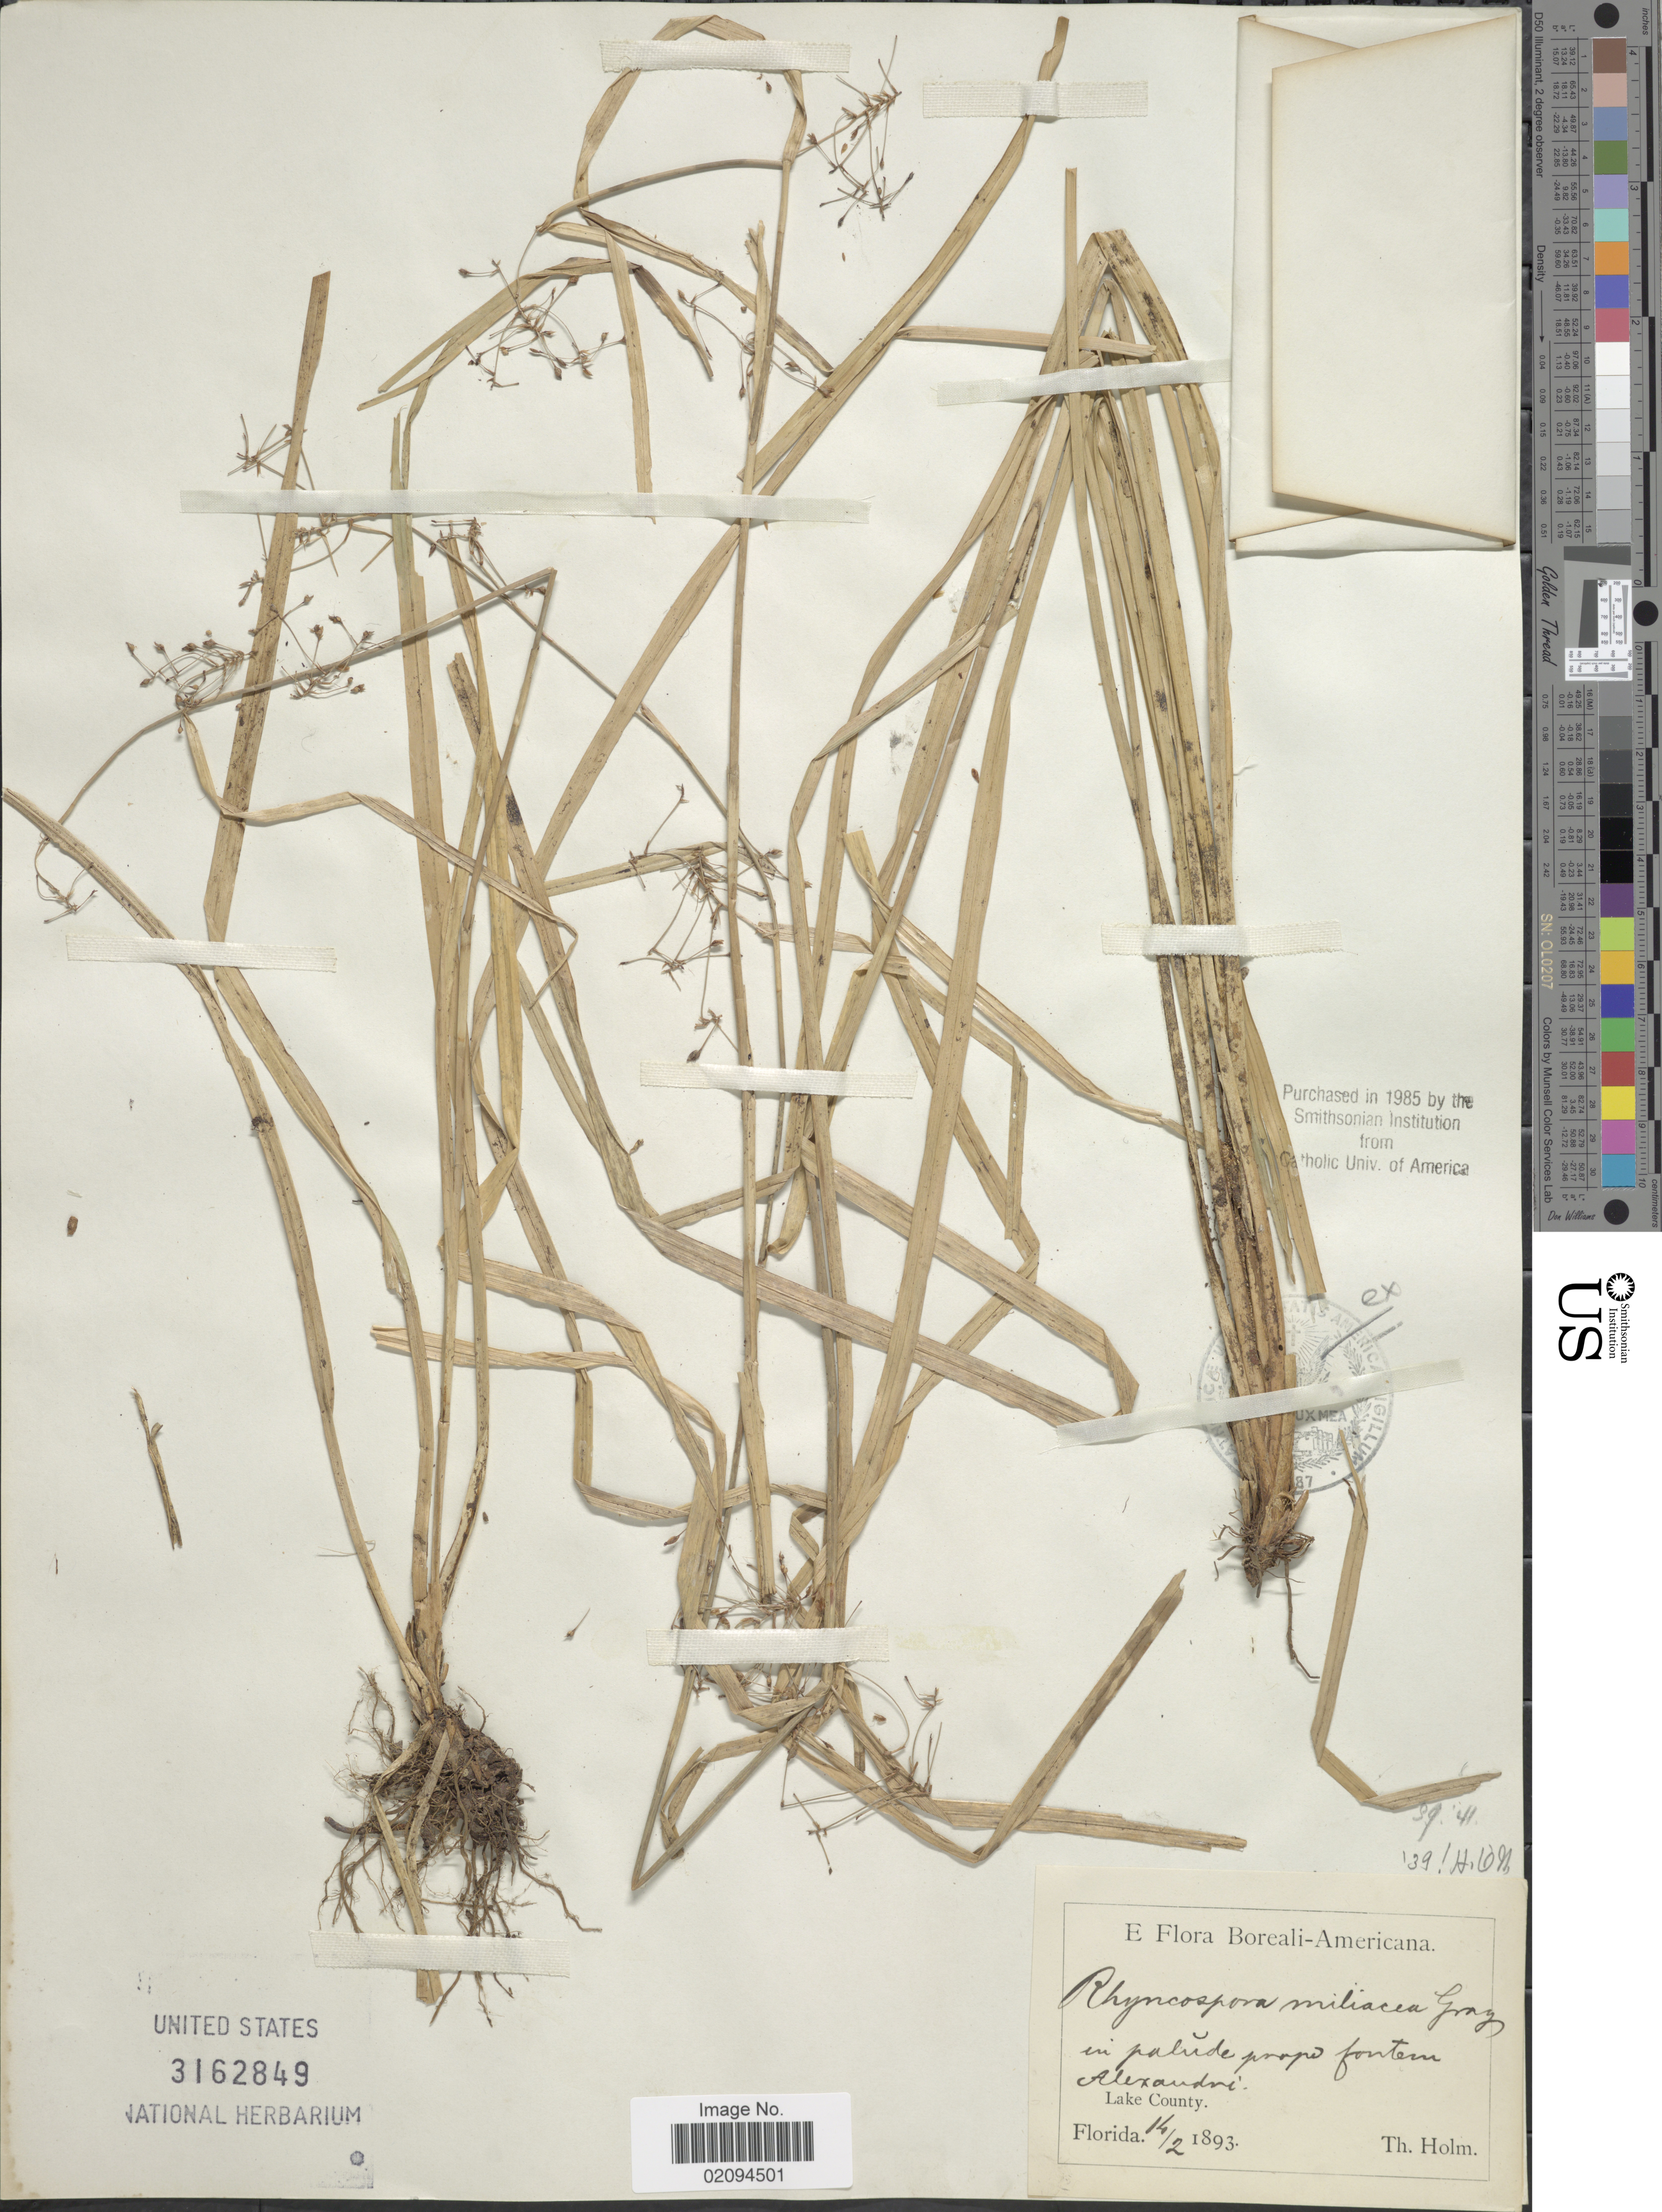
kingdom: Plantae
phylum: Tracheophyta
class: Liliopsida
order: Poales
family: Cyperaceae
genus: Rhynchospora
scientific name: Rhynchospora miliacea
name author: (Lam.) A. Gray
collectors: T. Holm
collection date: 1893-02-14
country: United States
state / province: Florida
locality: In palude prope fontem Alexandri. Lake County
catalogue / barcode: US 3162849